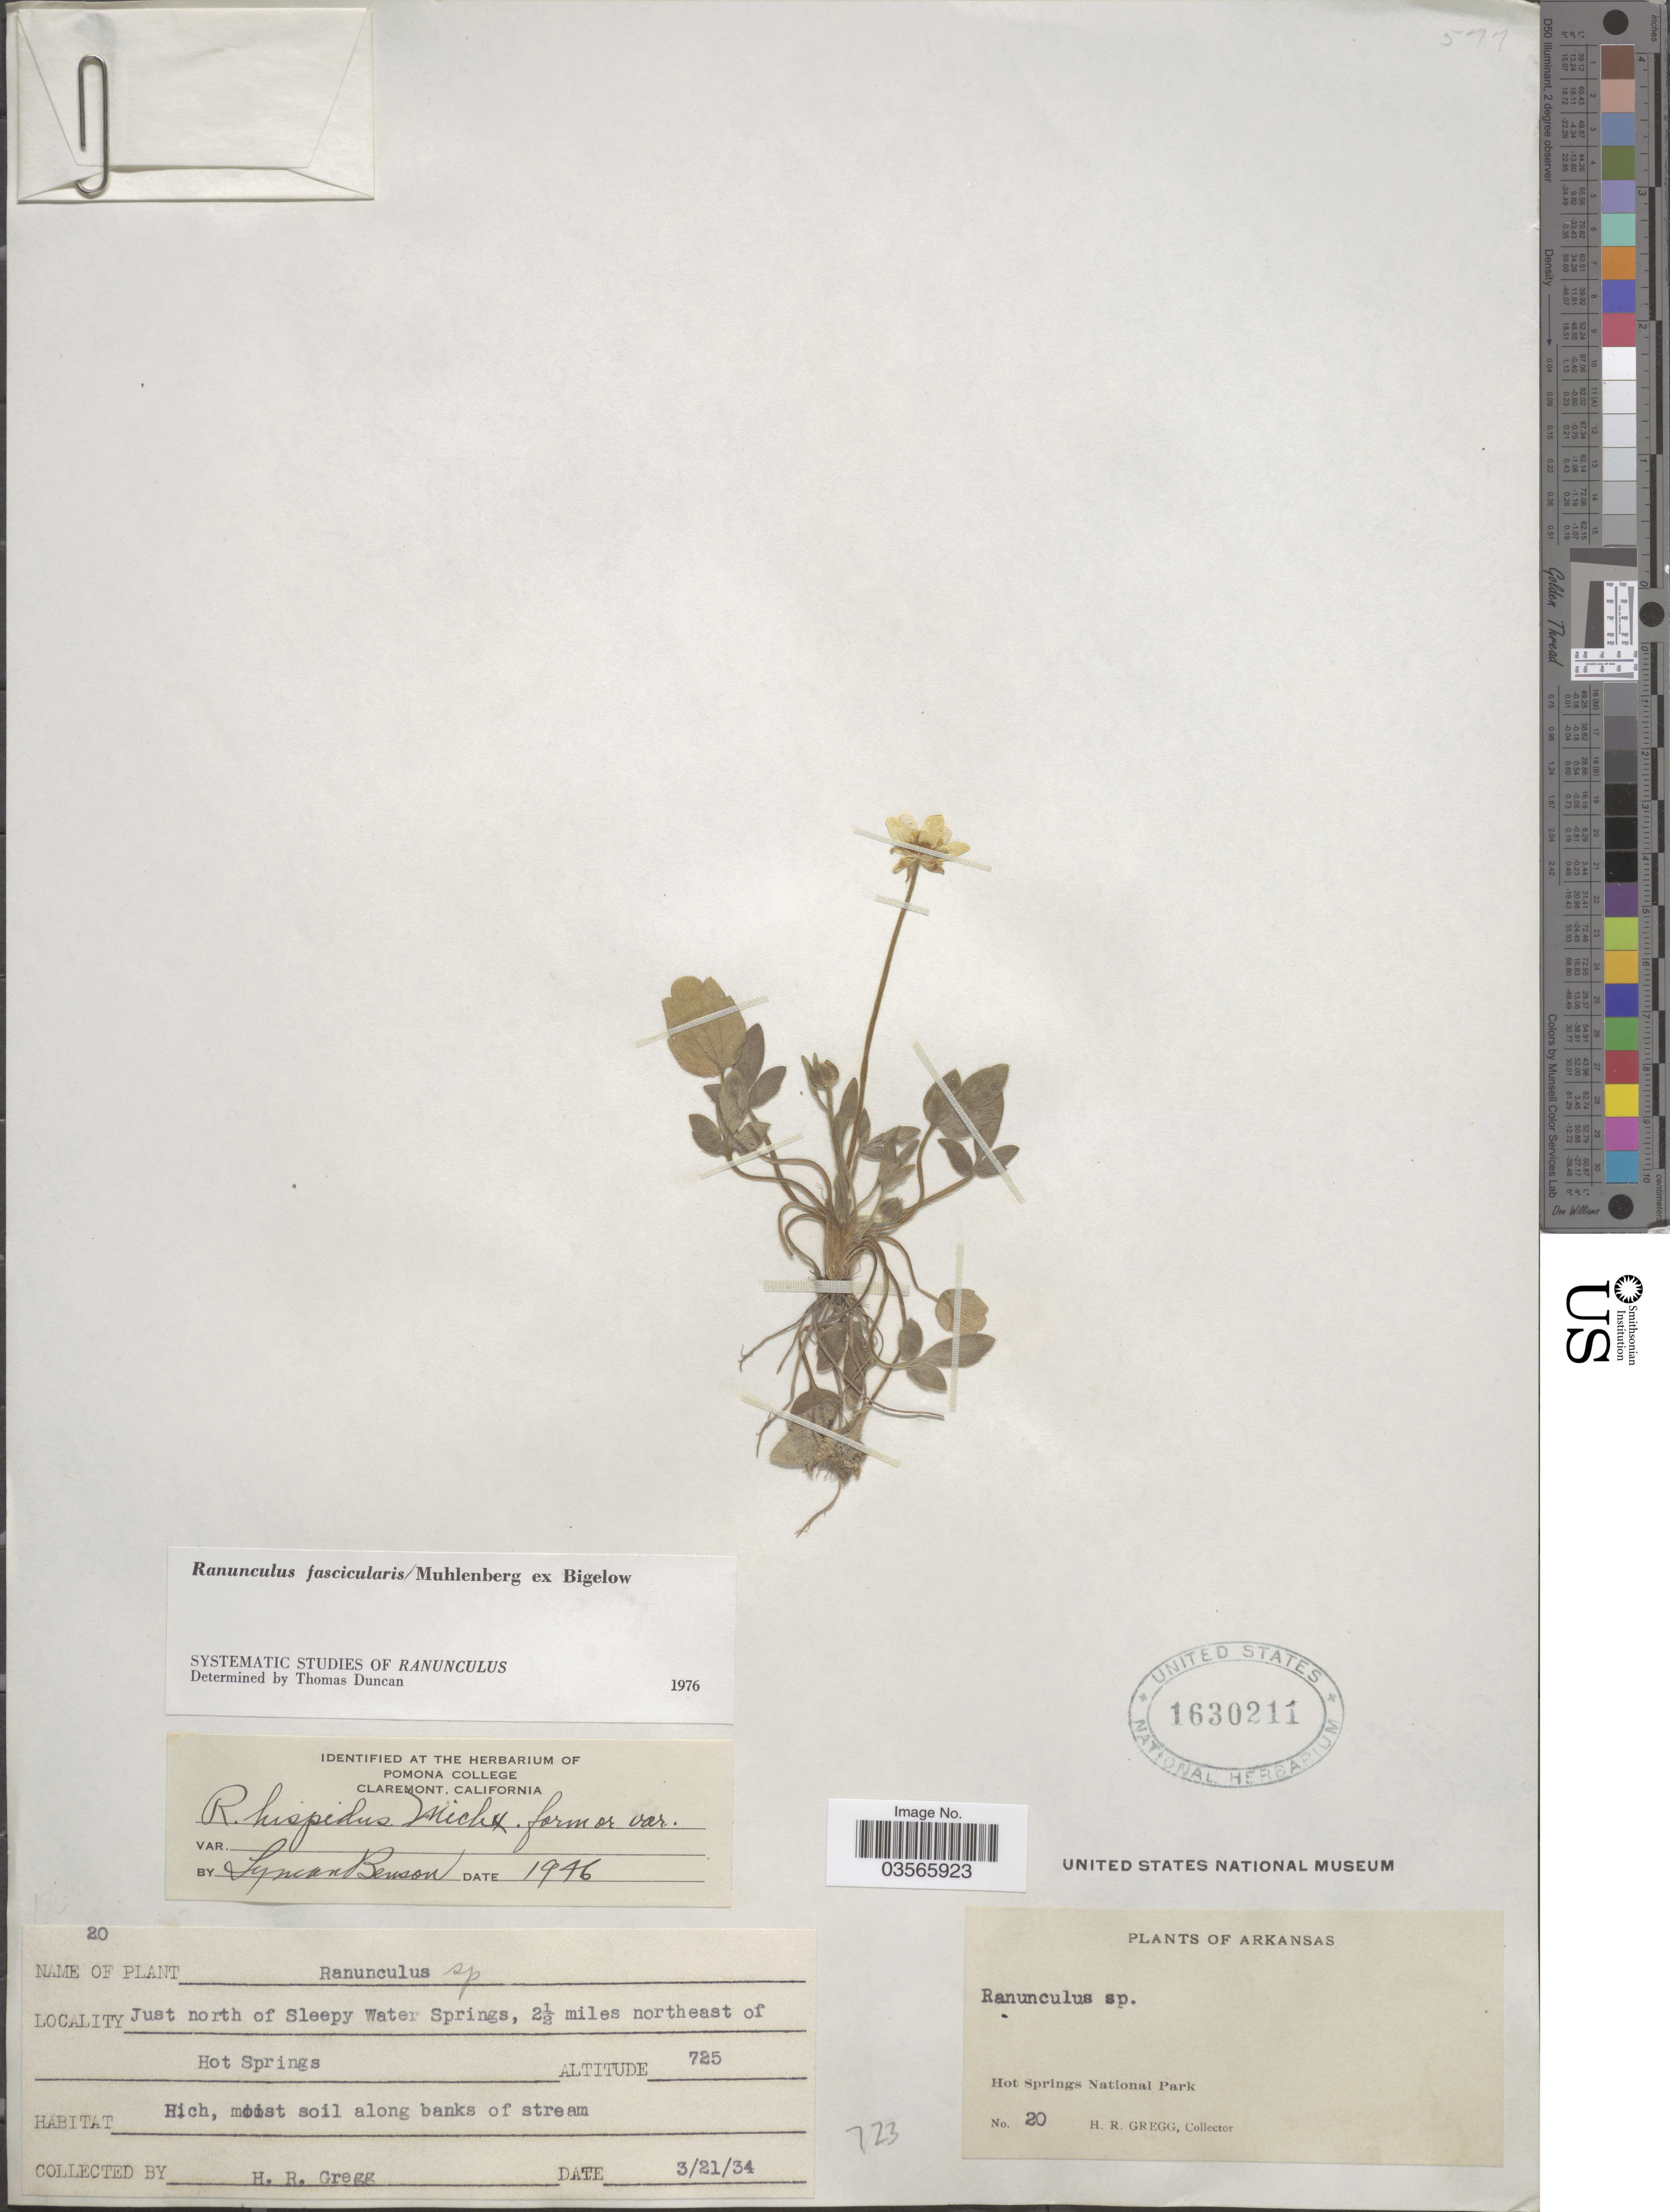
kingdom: Plantae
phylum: Tracheophyta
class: Magnoliopsida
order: Ranunculales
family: Ranunculaceae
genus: Ranunculus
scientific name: Ranunculus fascicularis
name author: Muhl. ex Bigelow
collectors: H. Gregg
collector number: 20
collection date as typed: Transcribed d/m/y: 21/3/34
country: United States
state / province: Arkansas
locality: Just north of Sleepy Water Springs, 2½ miles northeast of Hot Springs. Hot Springs National Park.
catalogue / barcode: US 1630211